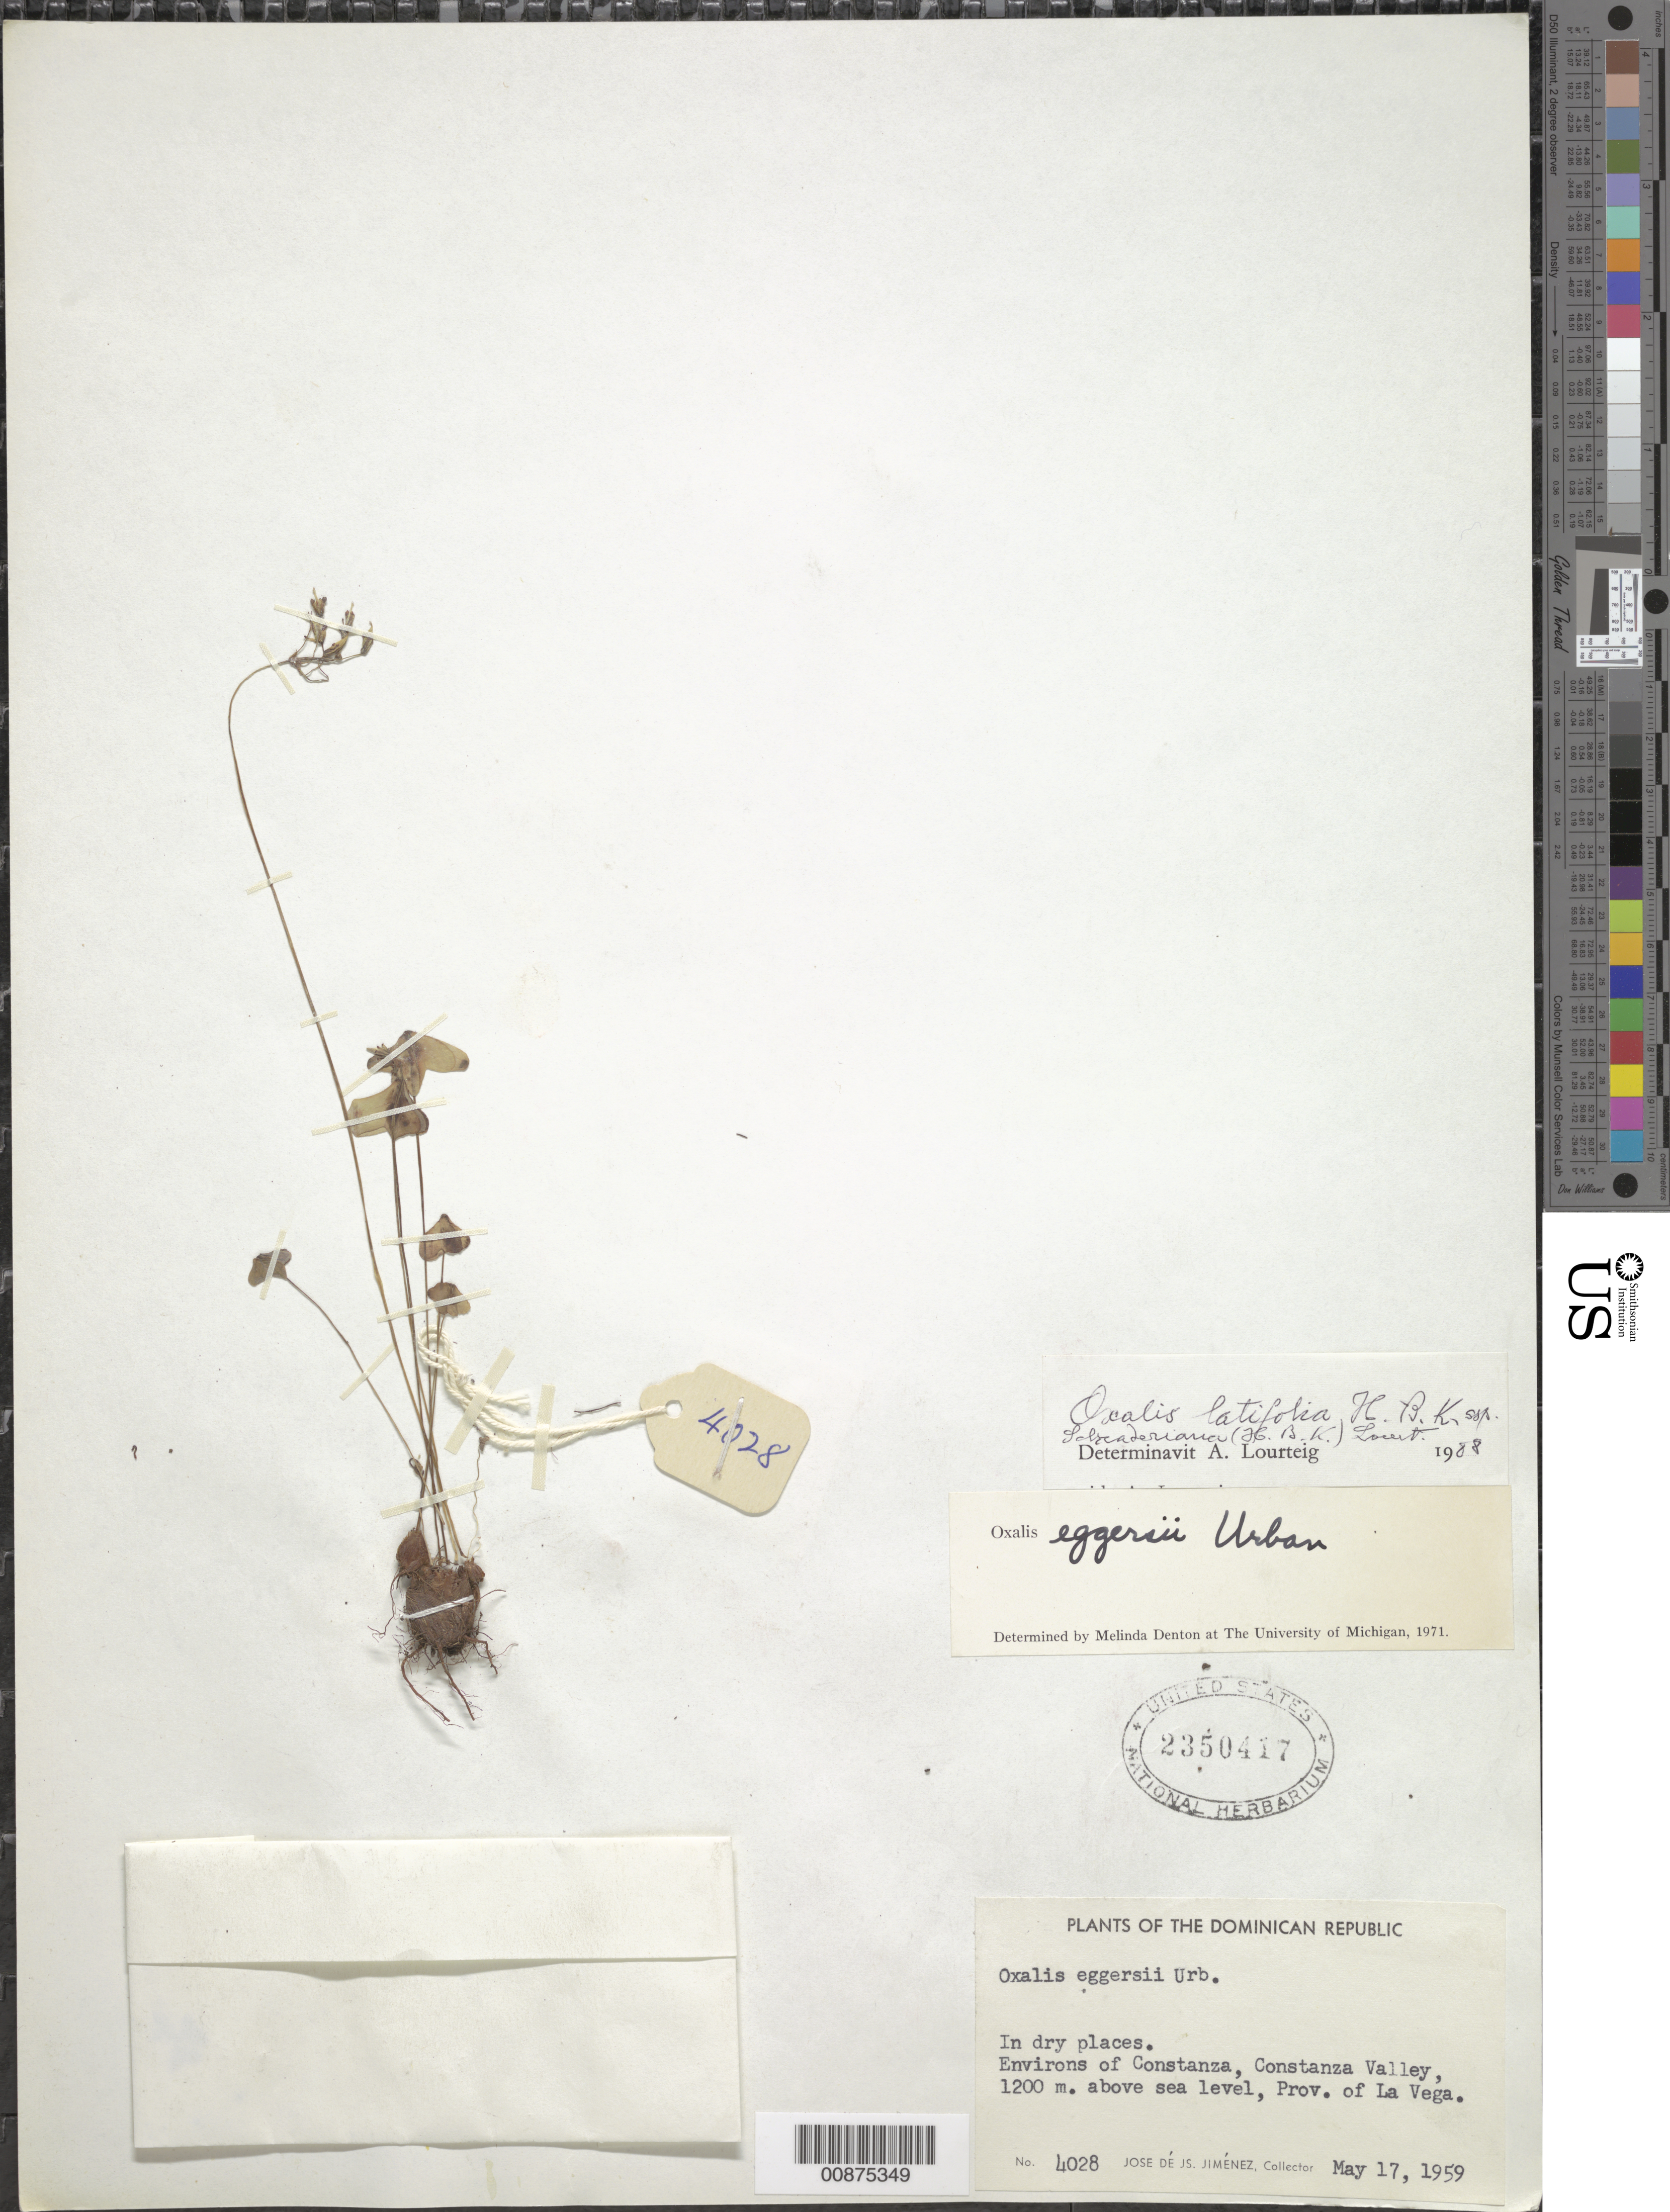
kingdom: Plantae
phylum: Tracheophyta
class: Magnoliopsida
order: Oxalidales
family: Oxalidaceae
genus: Oxalis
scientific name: Oxalis latifolia subsp. schraderiana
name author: (Kunth) Lourteig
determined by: Lourteig, A.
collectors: J. J. Jiménez Almonte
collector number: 4028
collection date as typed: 17 May 1959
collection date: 1959-05-17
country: Dominican Republic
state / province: La Vega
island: Hispaniola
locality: Environs of Constanza, Constanza Valley.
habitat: In dry places.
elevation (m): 1200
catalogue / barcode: US 2350417